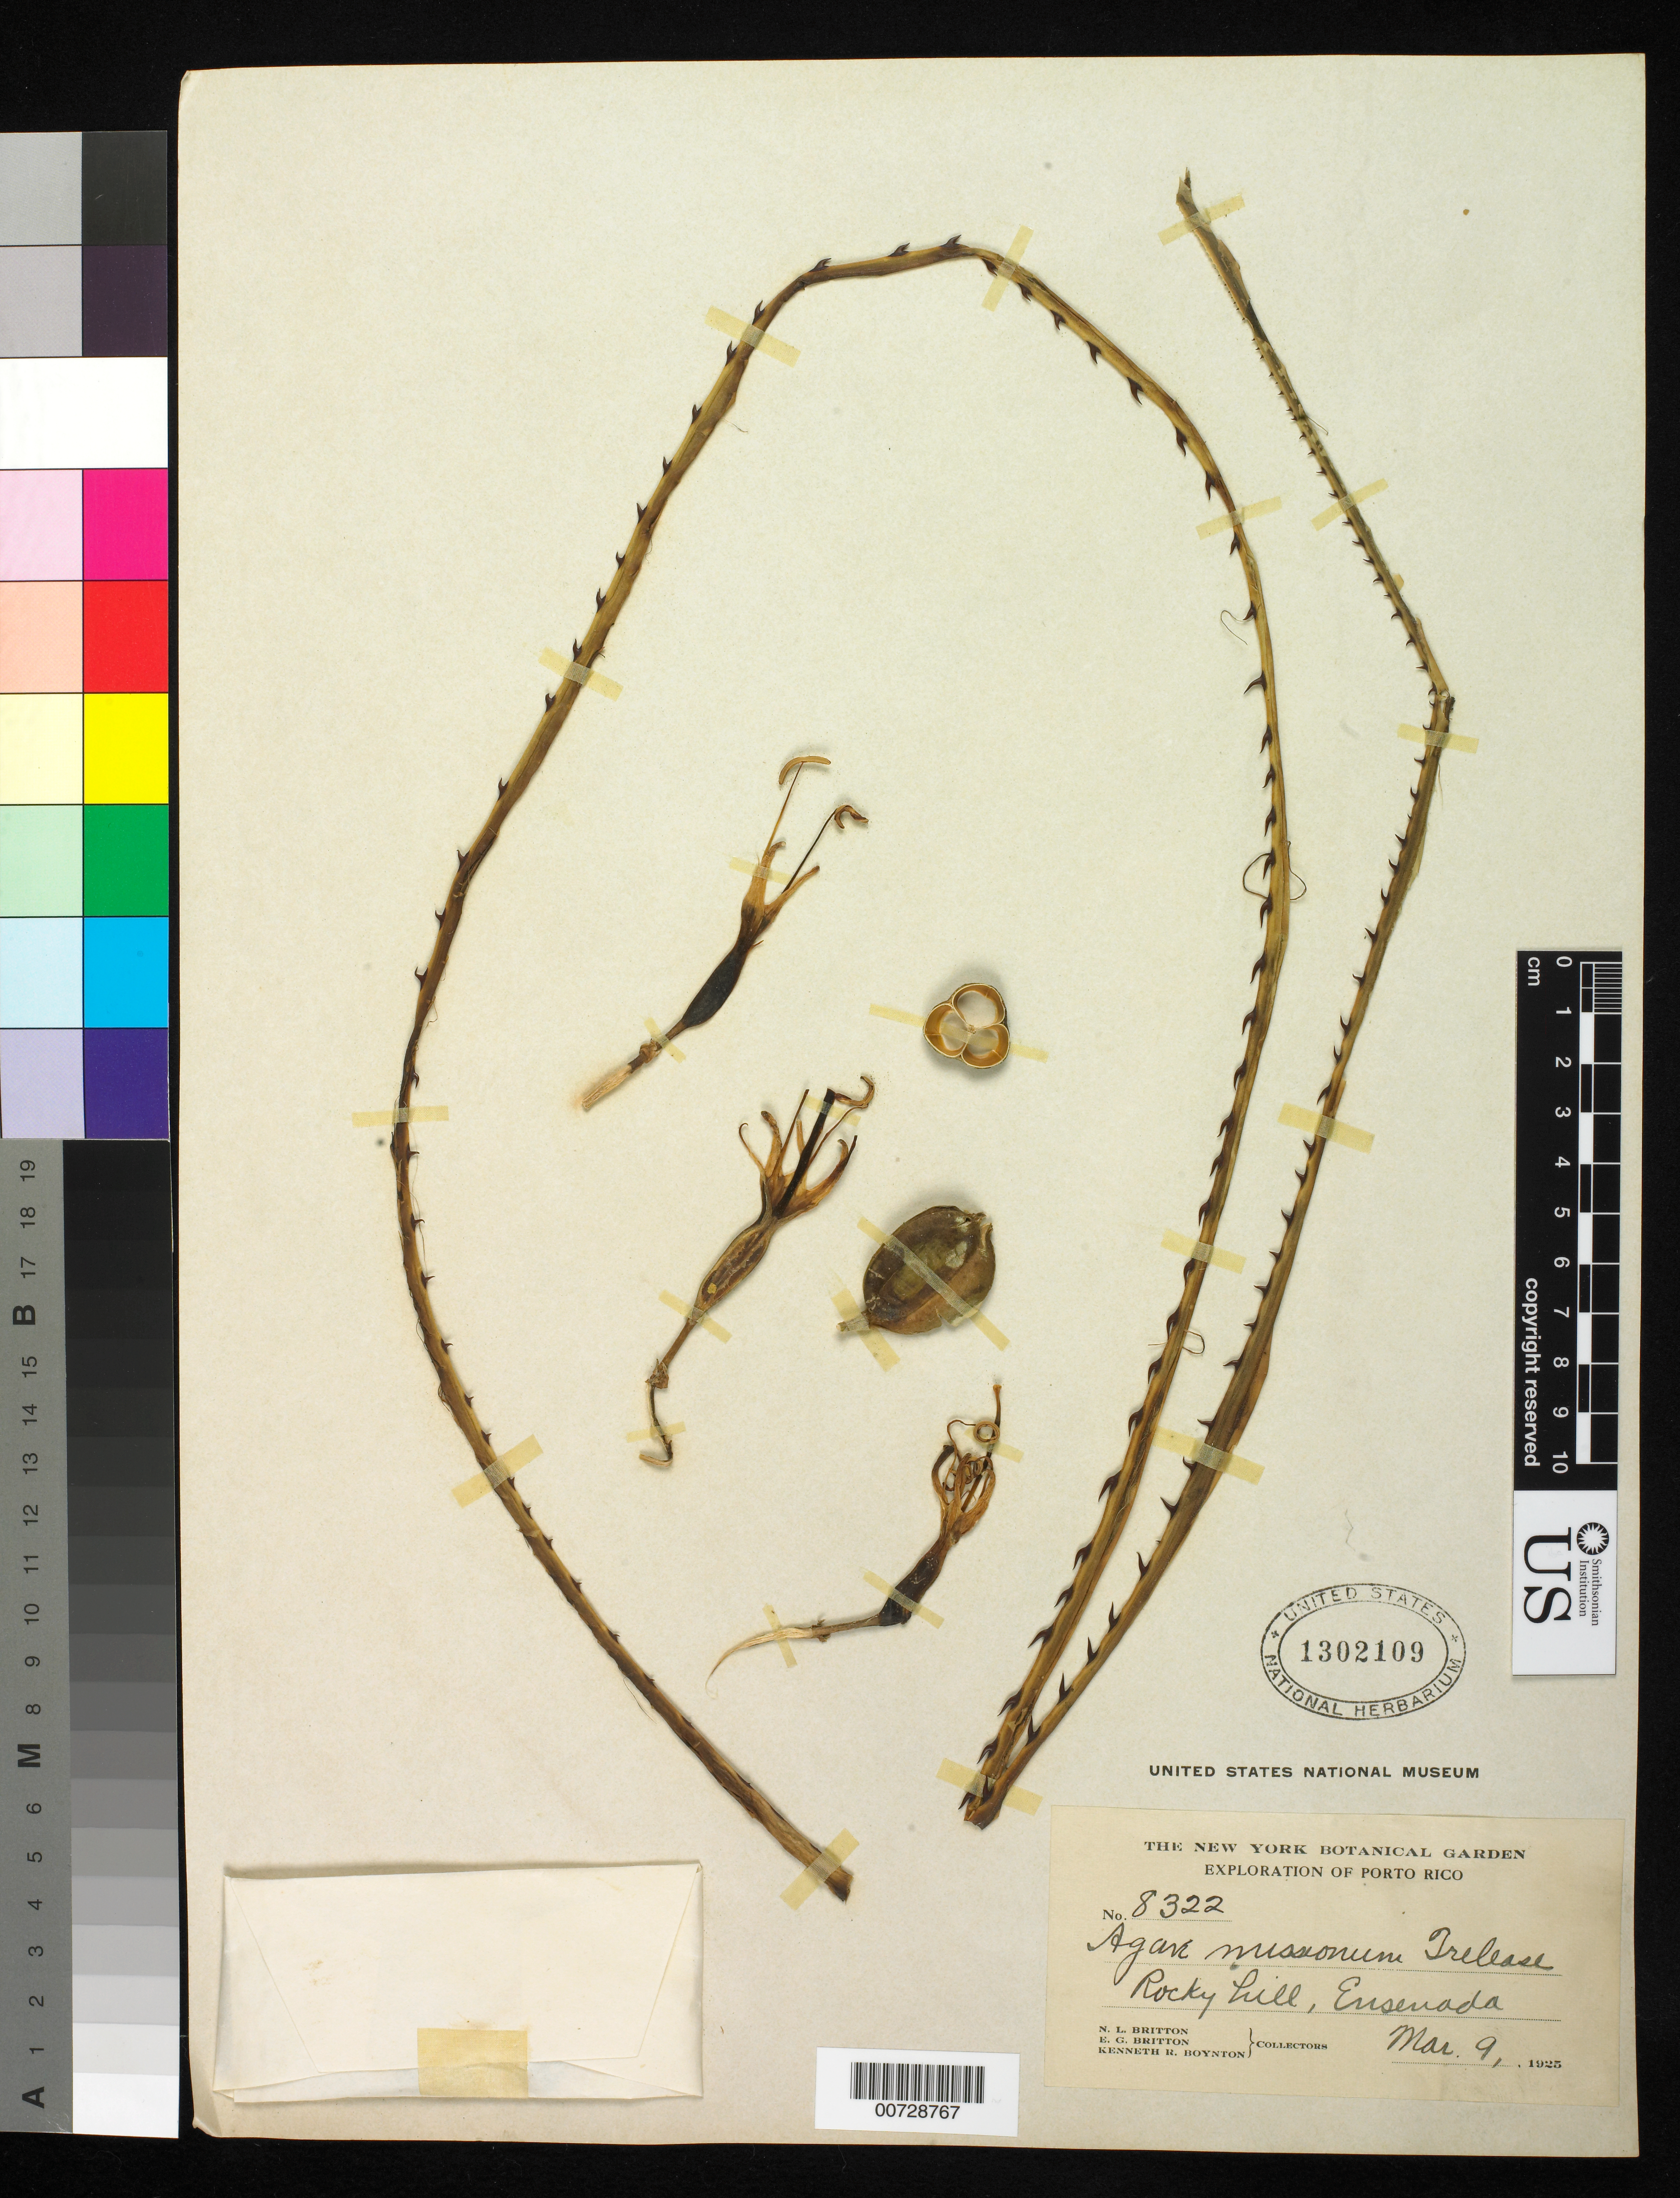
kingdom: Plantae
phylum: Tracheophyta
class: Liliopsida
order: Asparagales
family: Asparagaceae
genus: Agave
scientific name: Agave missionum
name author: Trel.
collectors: N. Britton, E. G. Britton & K. Boynton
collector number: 8322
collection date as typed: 09 Mar 1925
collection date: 1925-03-09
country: Puerto Rico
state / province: Guánica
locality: Ensenada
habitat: Rocky hill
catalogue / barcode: US 1302109